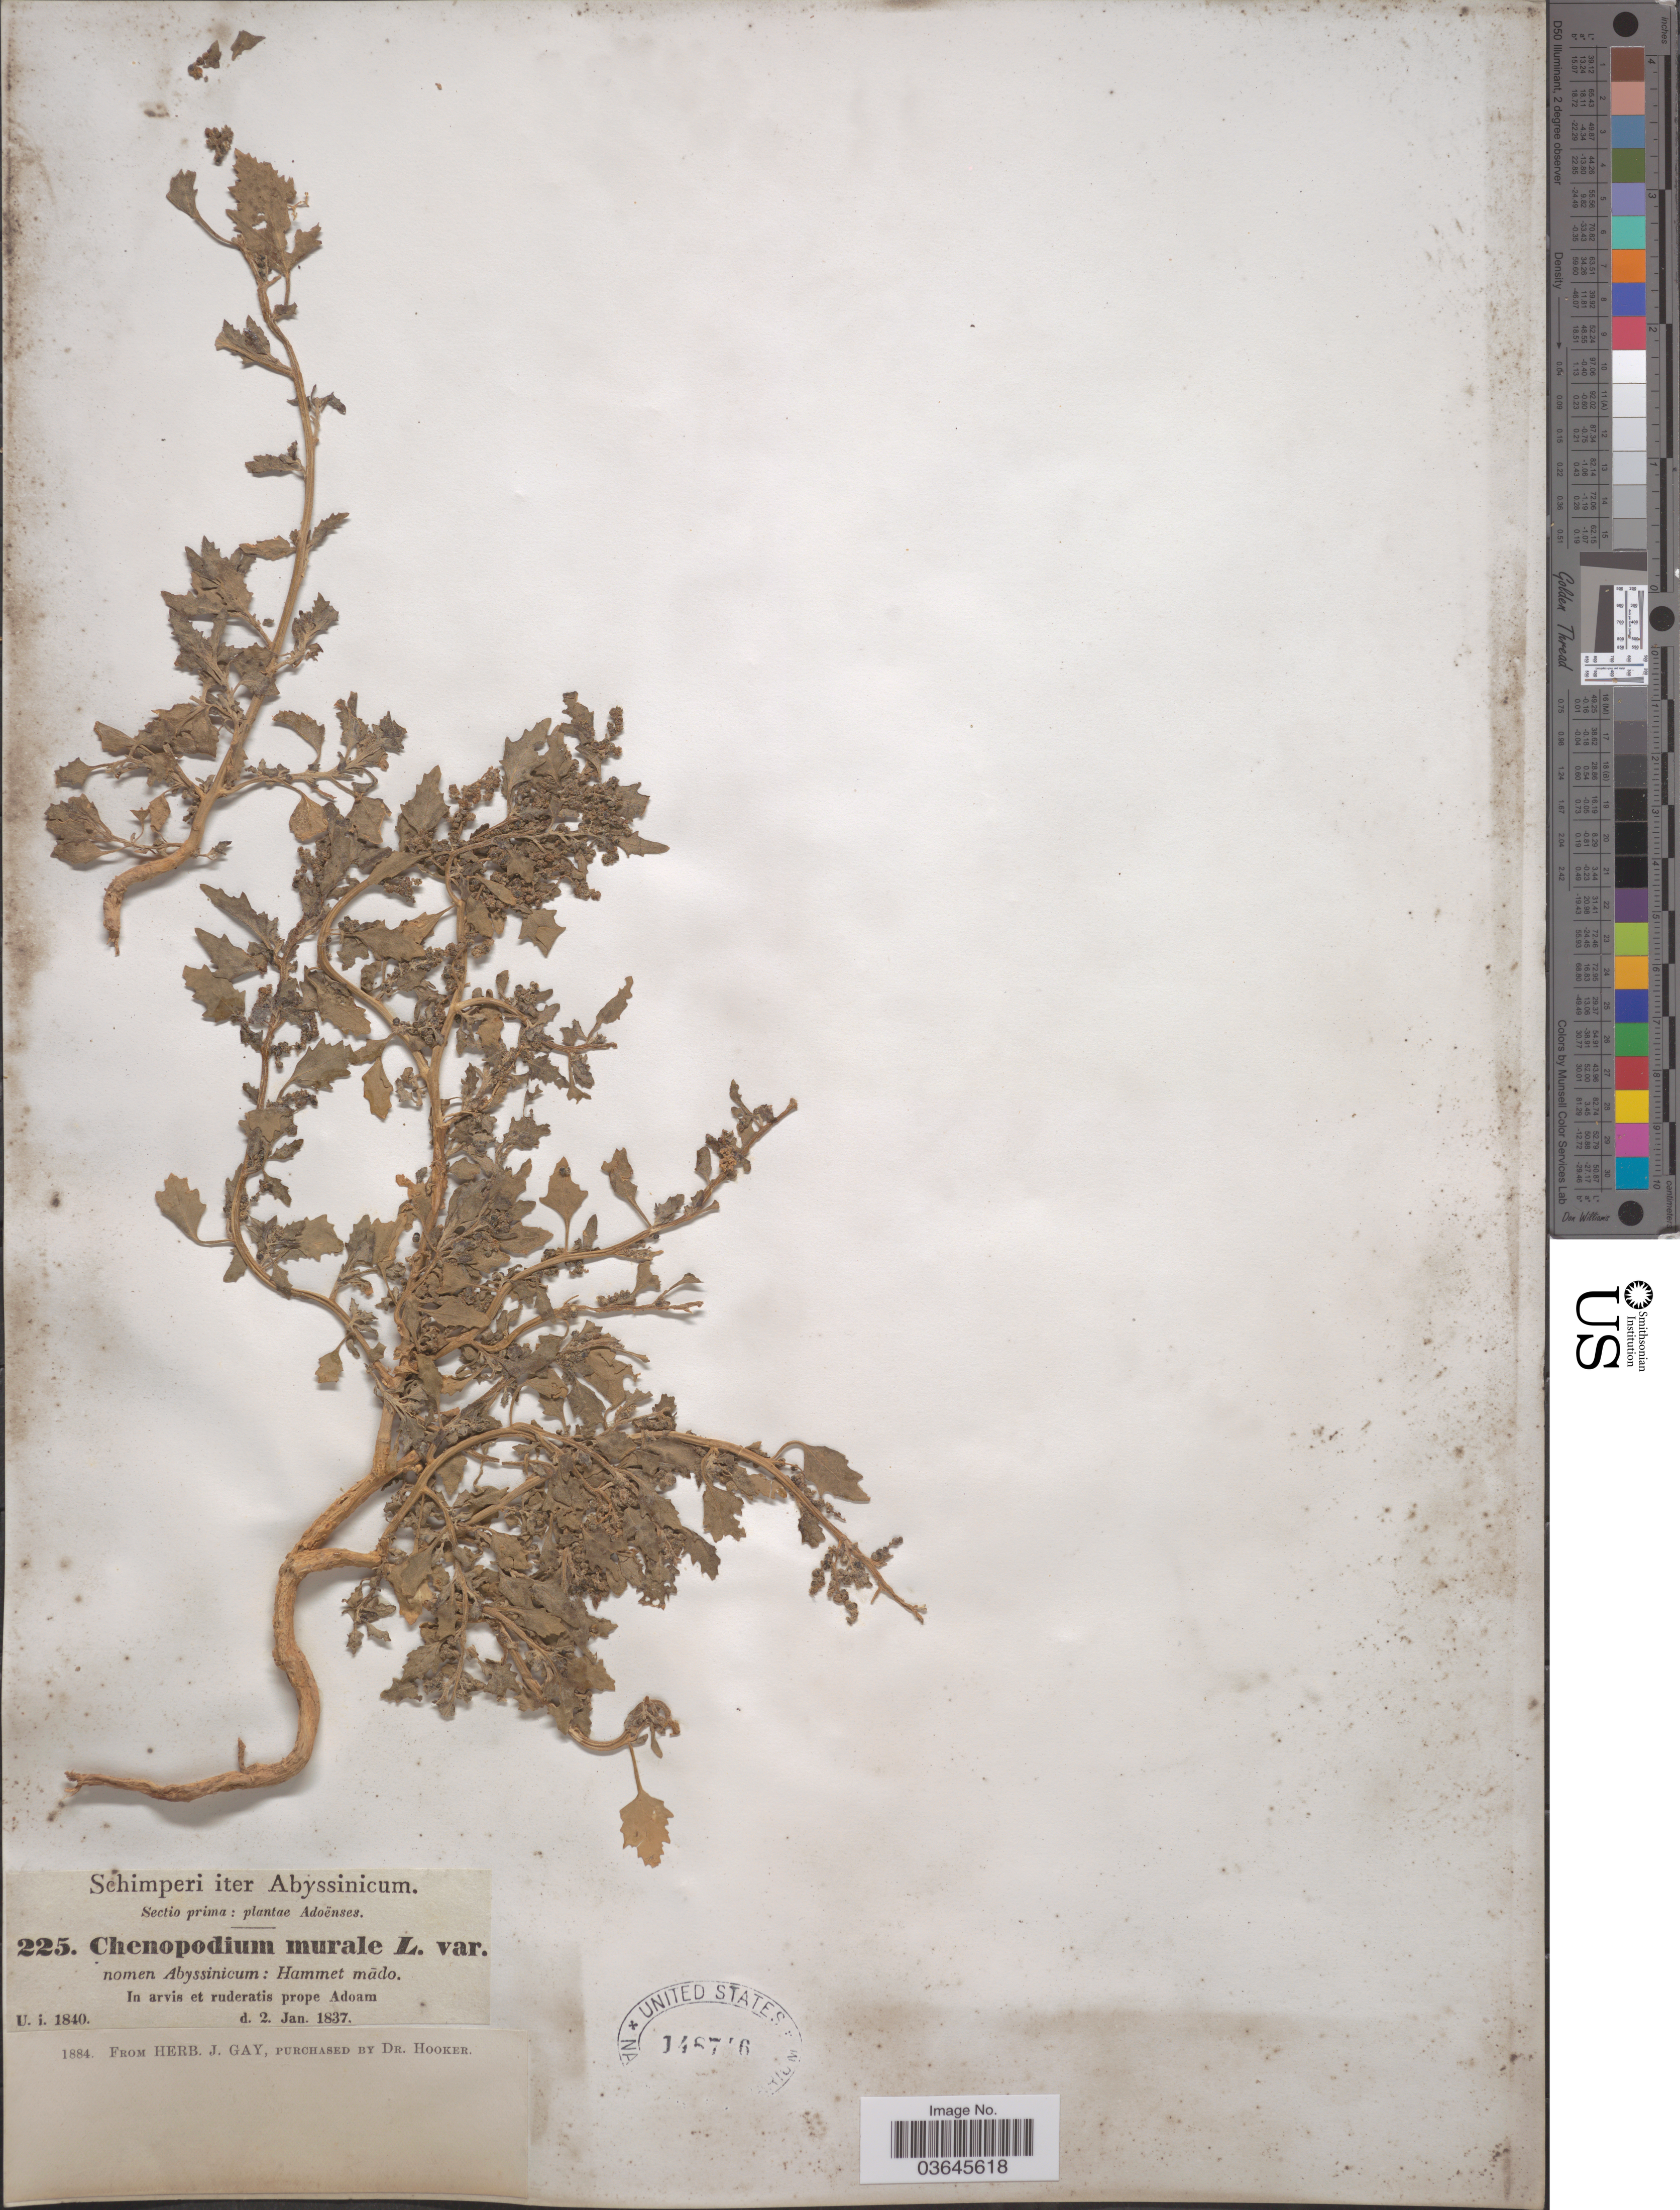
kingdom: Plantae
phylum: Tracheophyta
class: Magnoliopsida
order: Caryophyllales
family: Amaranthaceae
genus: Chenopodium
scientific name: Chenopodium murale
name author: L.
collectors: -. Schimper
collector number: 225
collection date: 1837-01-02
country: Ethiopia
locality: Abyssinicum. In arvis et ruderatis prope Adoam.